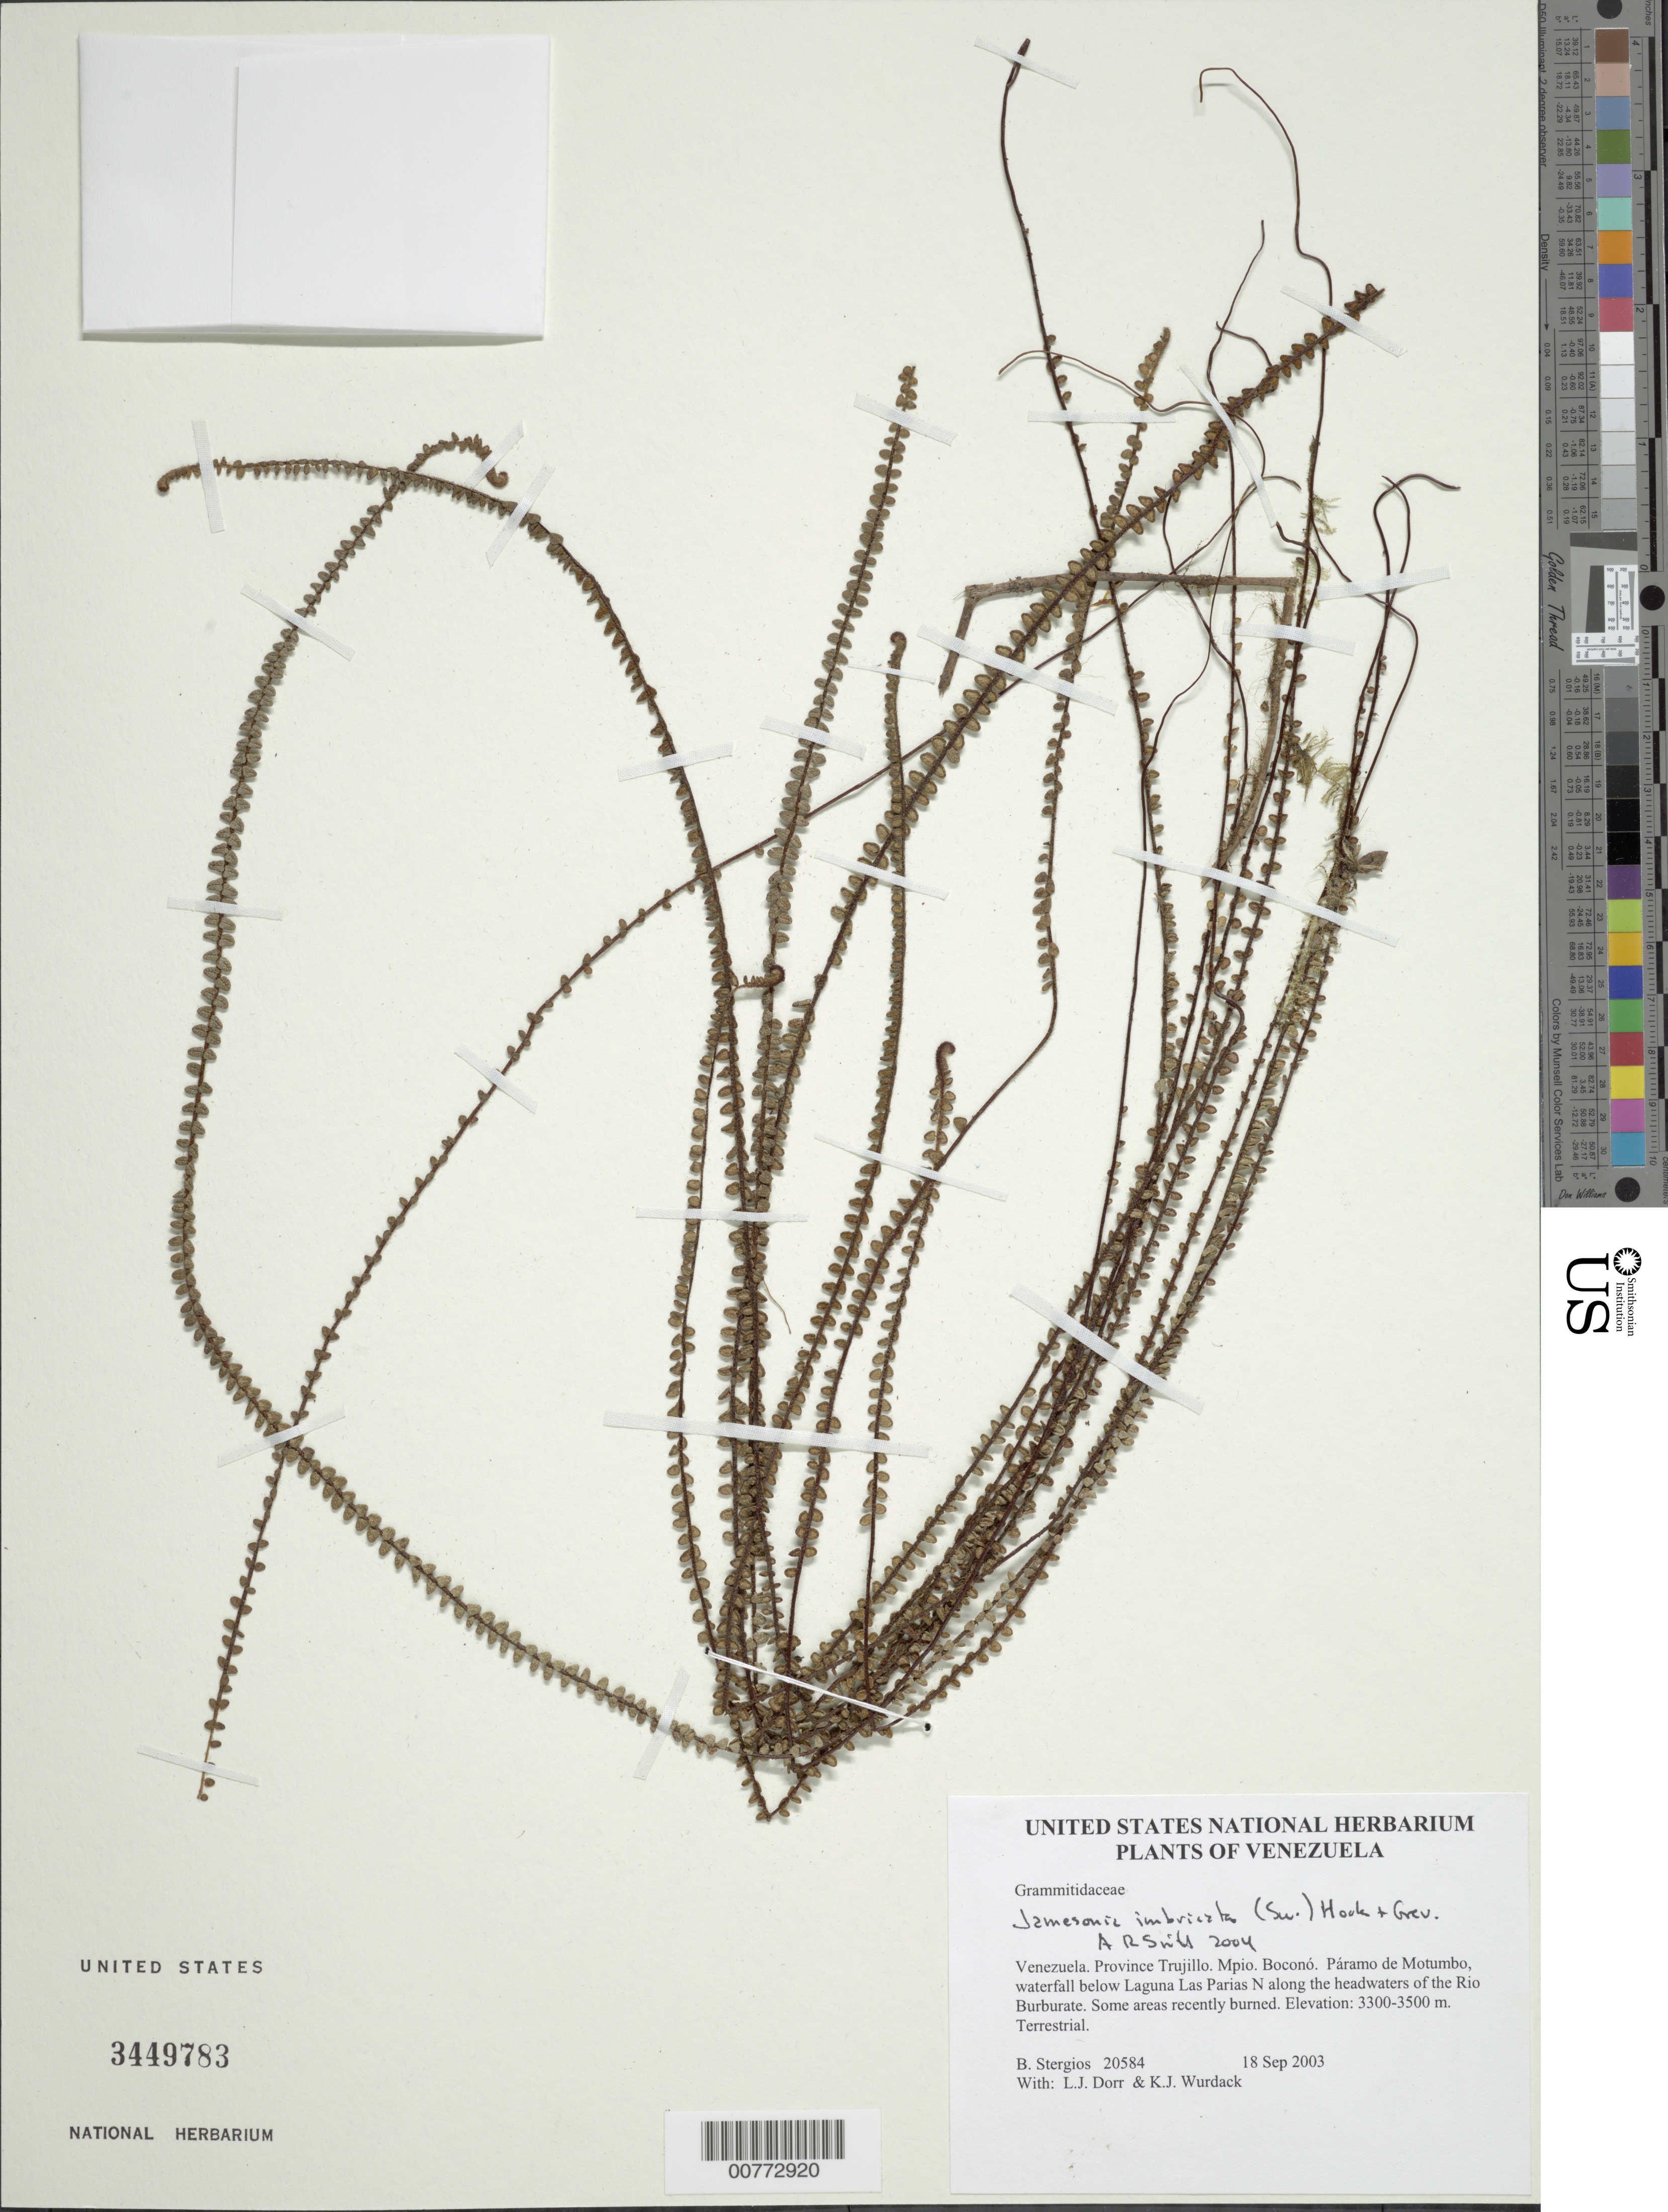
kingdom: Plantae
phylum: Tracheophyta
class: Polypodiopsida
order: Polypodiales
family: Pteridaceae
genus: Jamesonia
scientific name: Jamesonia imbricata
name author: (Sw.) Hook. & Grev.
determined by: Smith, Alan R., (UC)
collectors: B. G. Stergios, L. J. Dorr & K. Wurdack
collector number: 20584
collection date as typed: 18 Sep 2003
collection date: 2003-09-18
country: Venezuela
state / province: Trujillo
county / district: Boconó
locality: Páramo de Motumbo, waterfall below Laguna Las Parias N along the headwaters of the Rio Burburate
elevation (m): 3300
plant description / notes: PORT,UC, US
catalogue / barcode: US 3449783